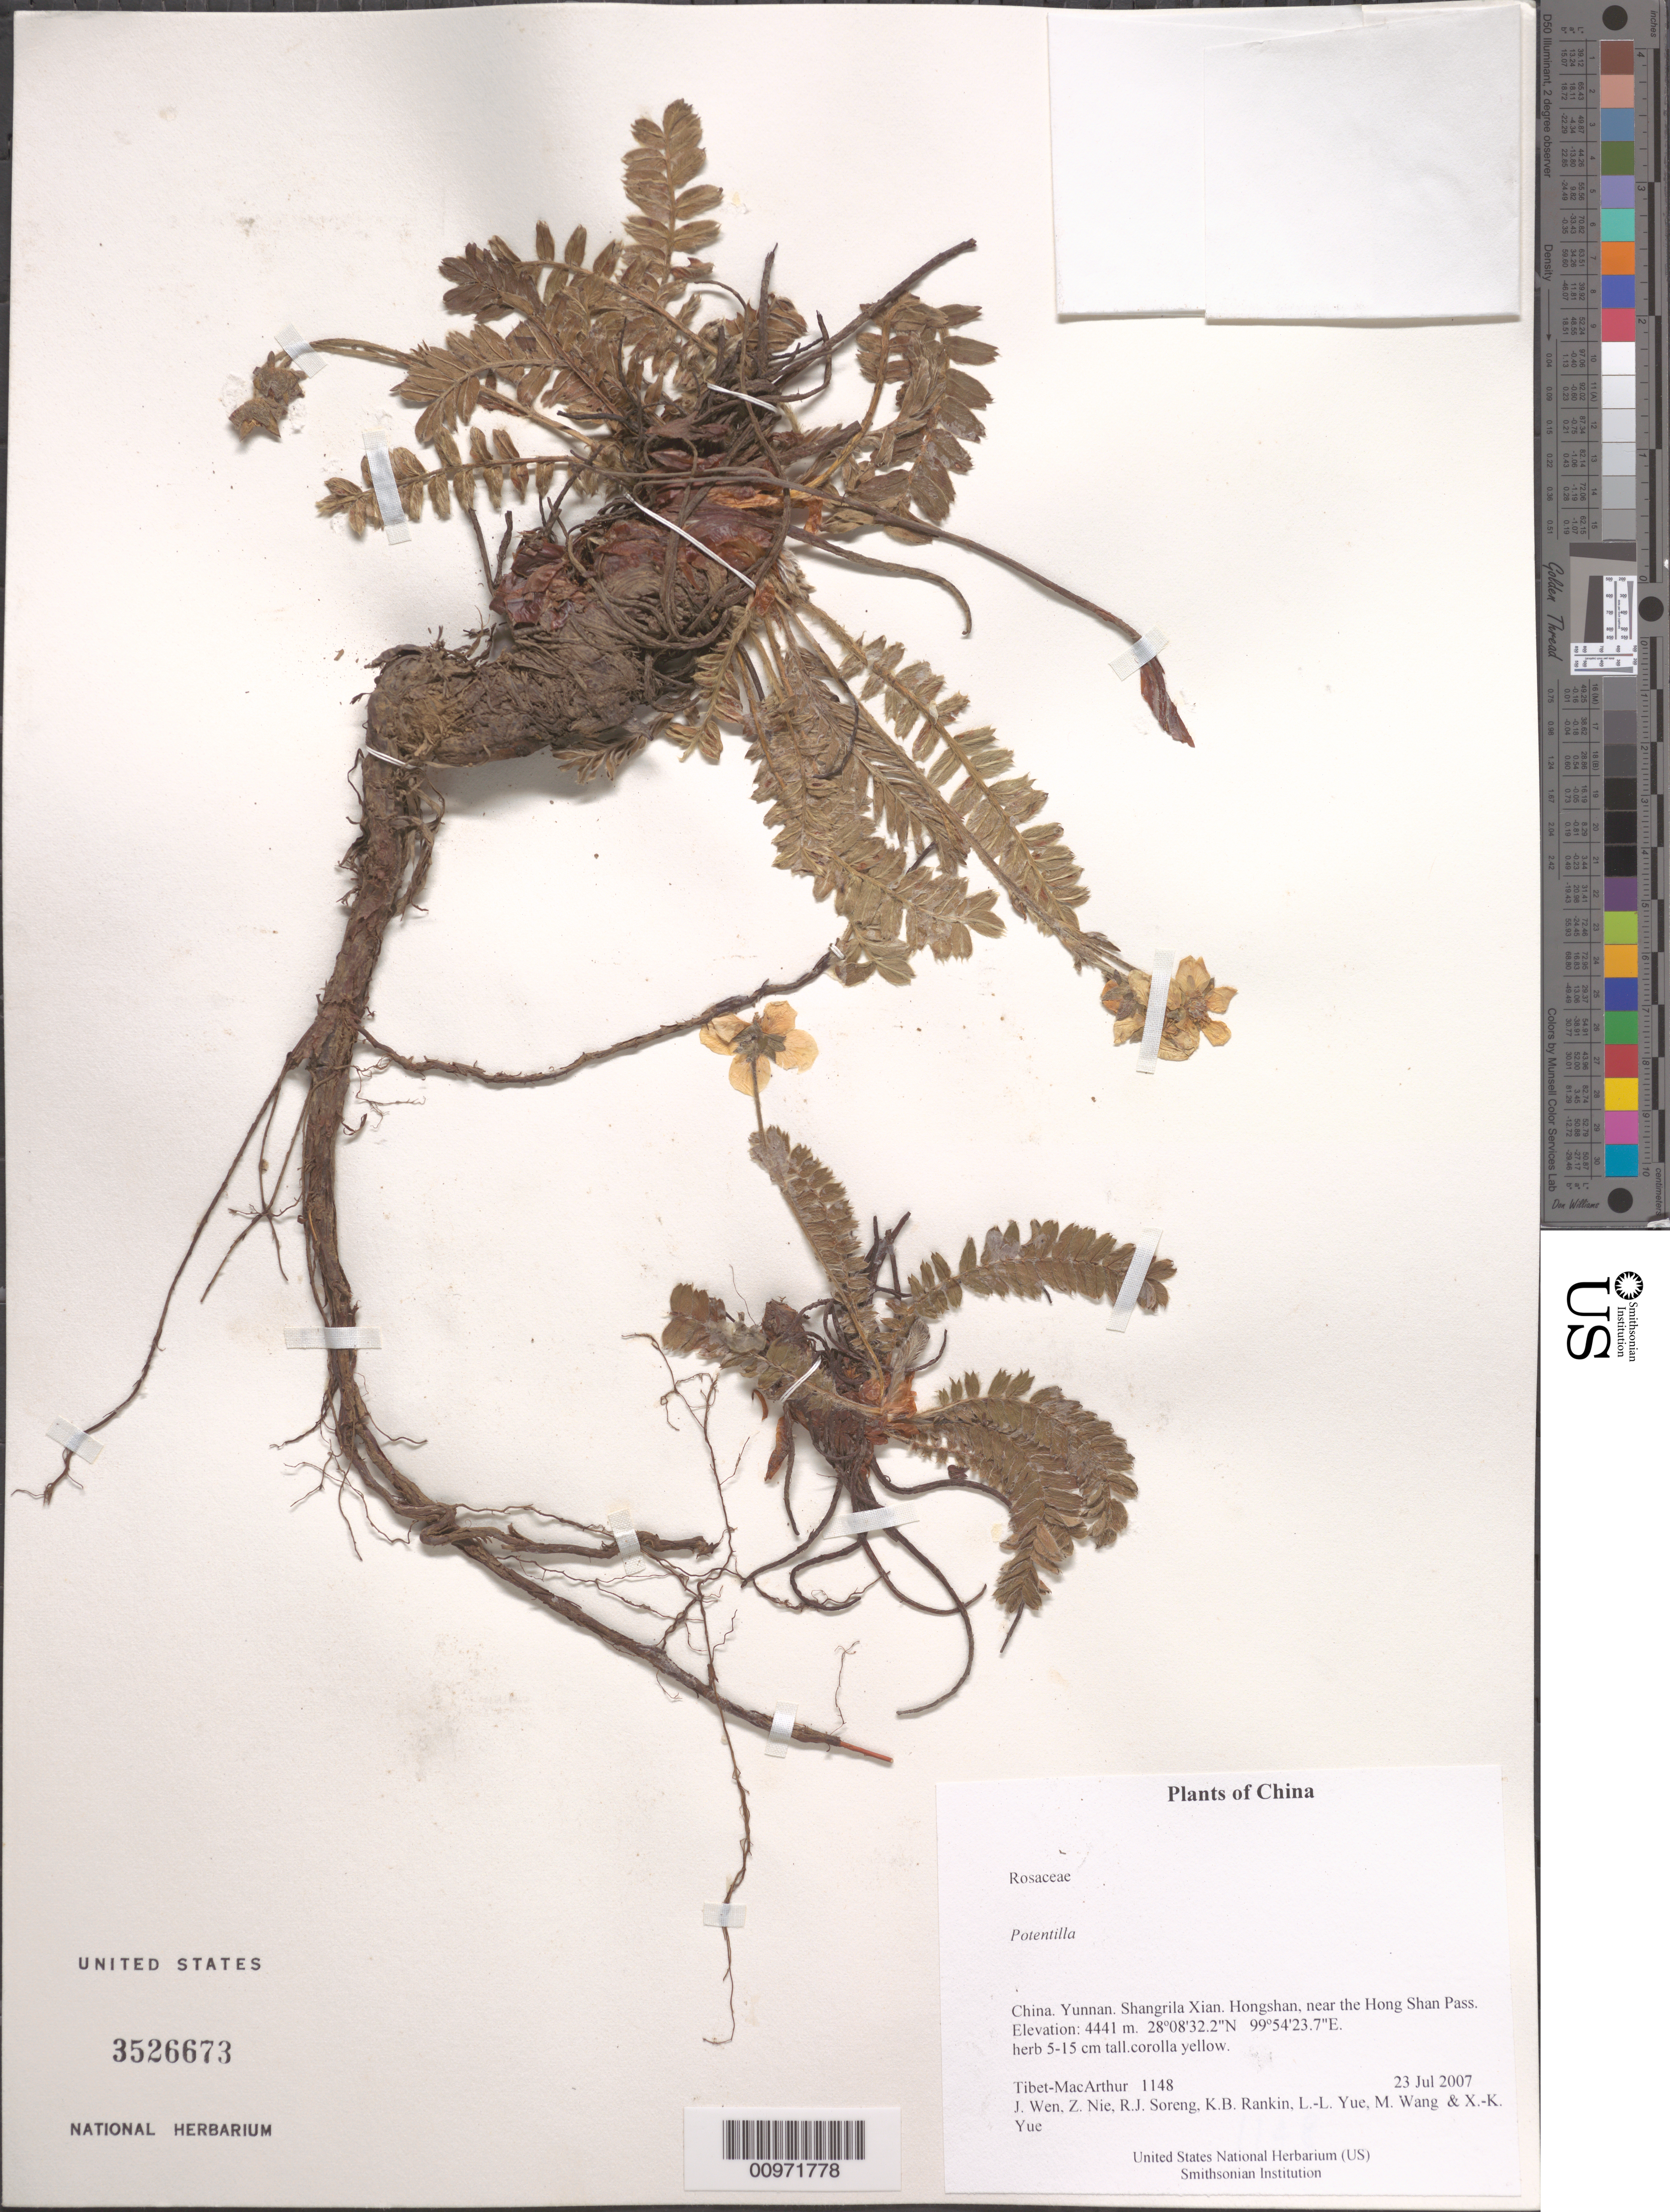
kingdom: Plantae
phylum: Tracheophyta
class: Magnoliopsida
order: Rosales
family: Rosaceae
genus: Potentilla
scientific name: Potentilla sp.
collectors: Tibet-MacArthur, J. Wen, Z. Nie, R. J. Soreng, K. Rankin, L. Yue, M. Wang & X. Yue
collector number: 1148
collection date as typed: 23 Jul 2007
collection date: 2007-07-23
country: China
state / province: Yunnan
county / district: Shangrila Xian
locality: Hongshan, near the Hong Shan Pass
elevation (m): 4441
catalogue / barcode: US 3526673